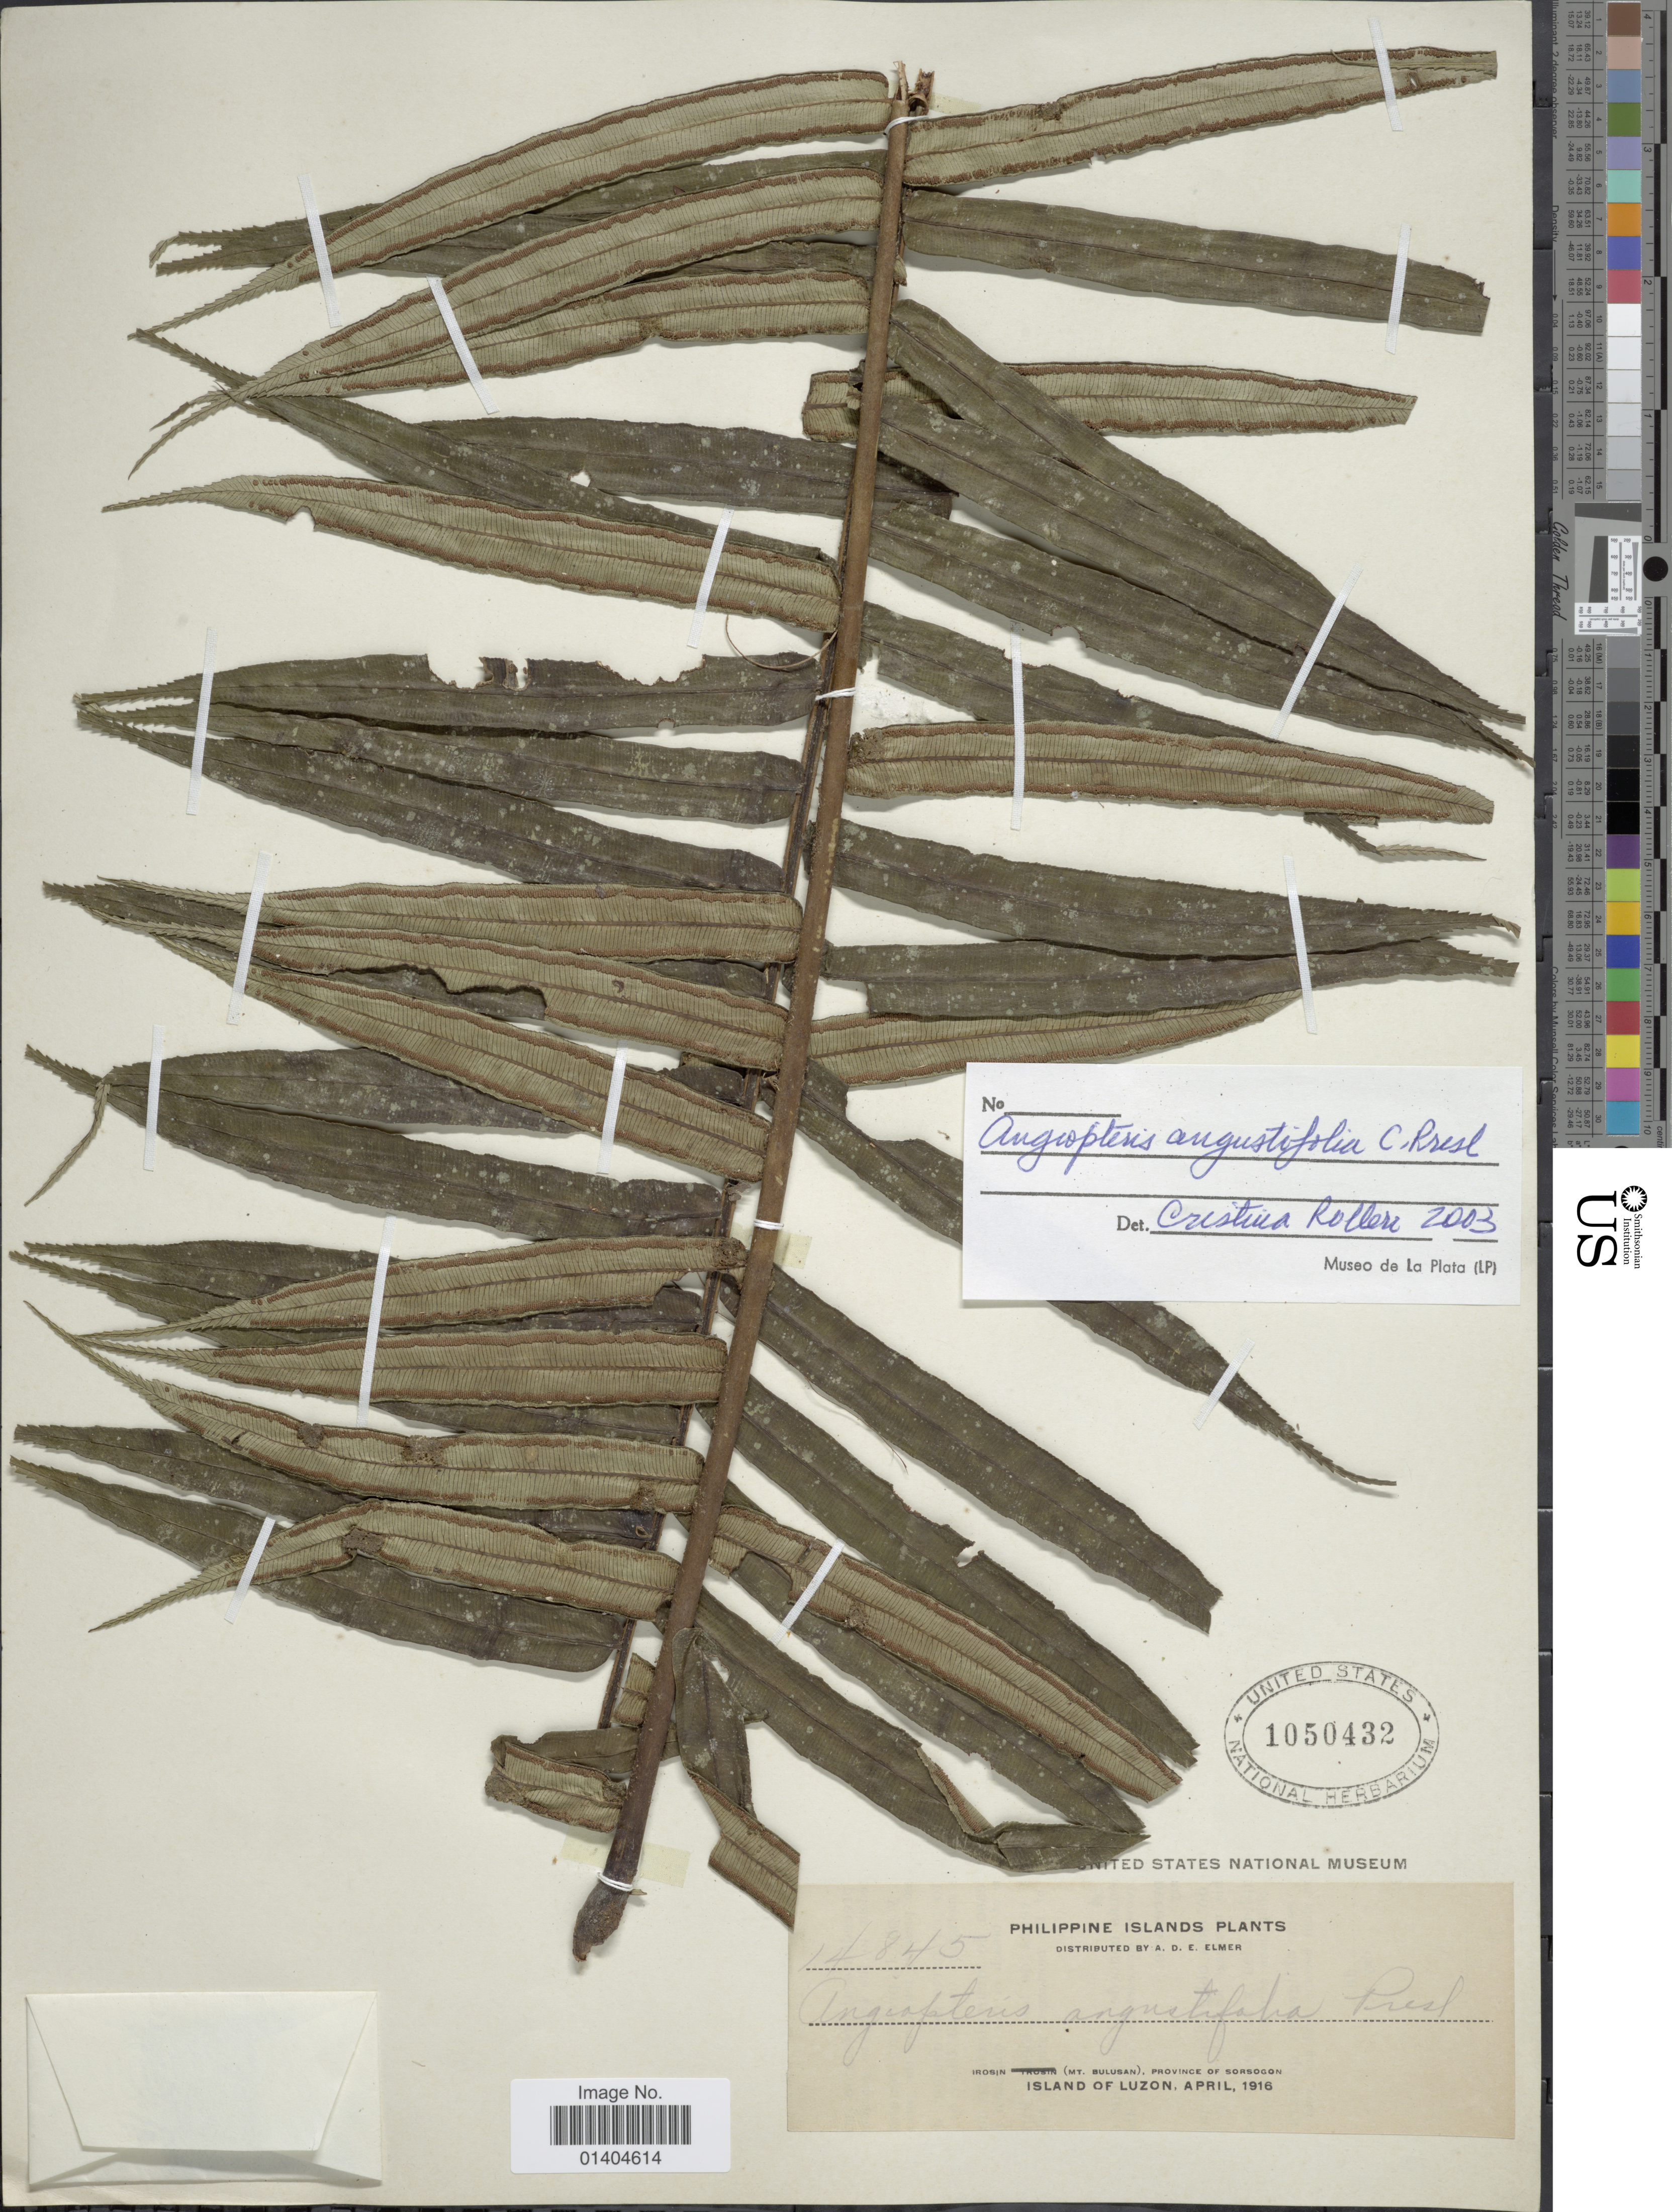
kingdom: Plantae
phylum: Tracheophyta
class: Polypodiopsida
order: Marattiales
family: Marattiaceae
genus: Angiopteris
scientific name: Angiopteris angustifolia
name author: C. Presl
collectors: A. D. E. Elmer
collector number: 14845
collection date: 1916-04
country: Philippines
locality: Irosin (Mt. Bulusan), Province of Sorsogon. Island of Luzon.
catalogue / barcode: US 1050432